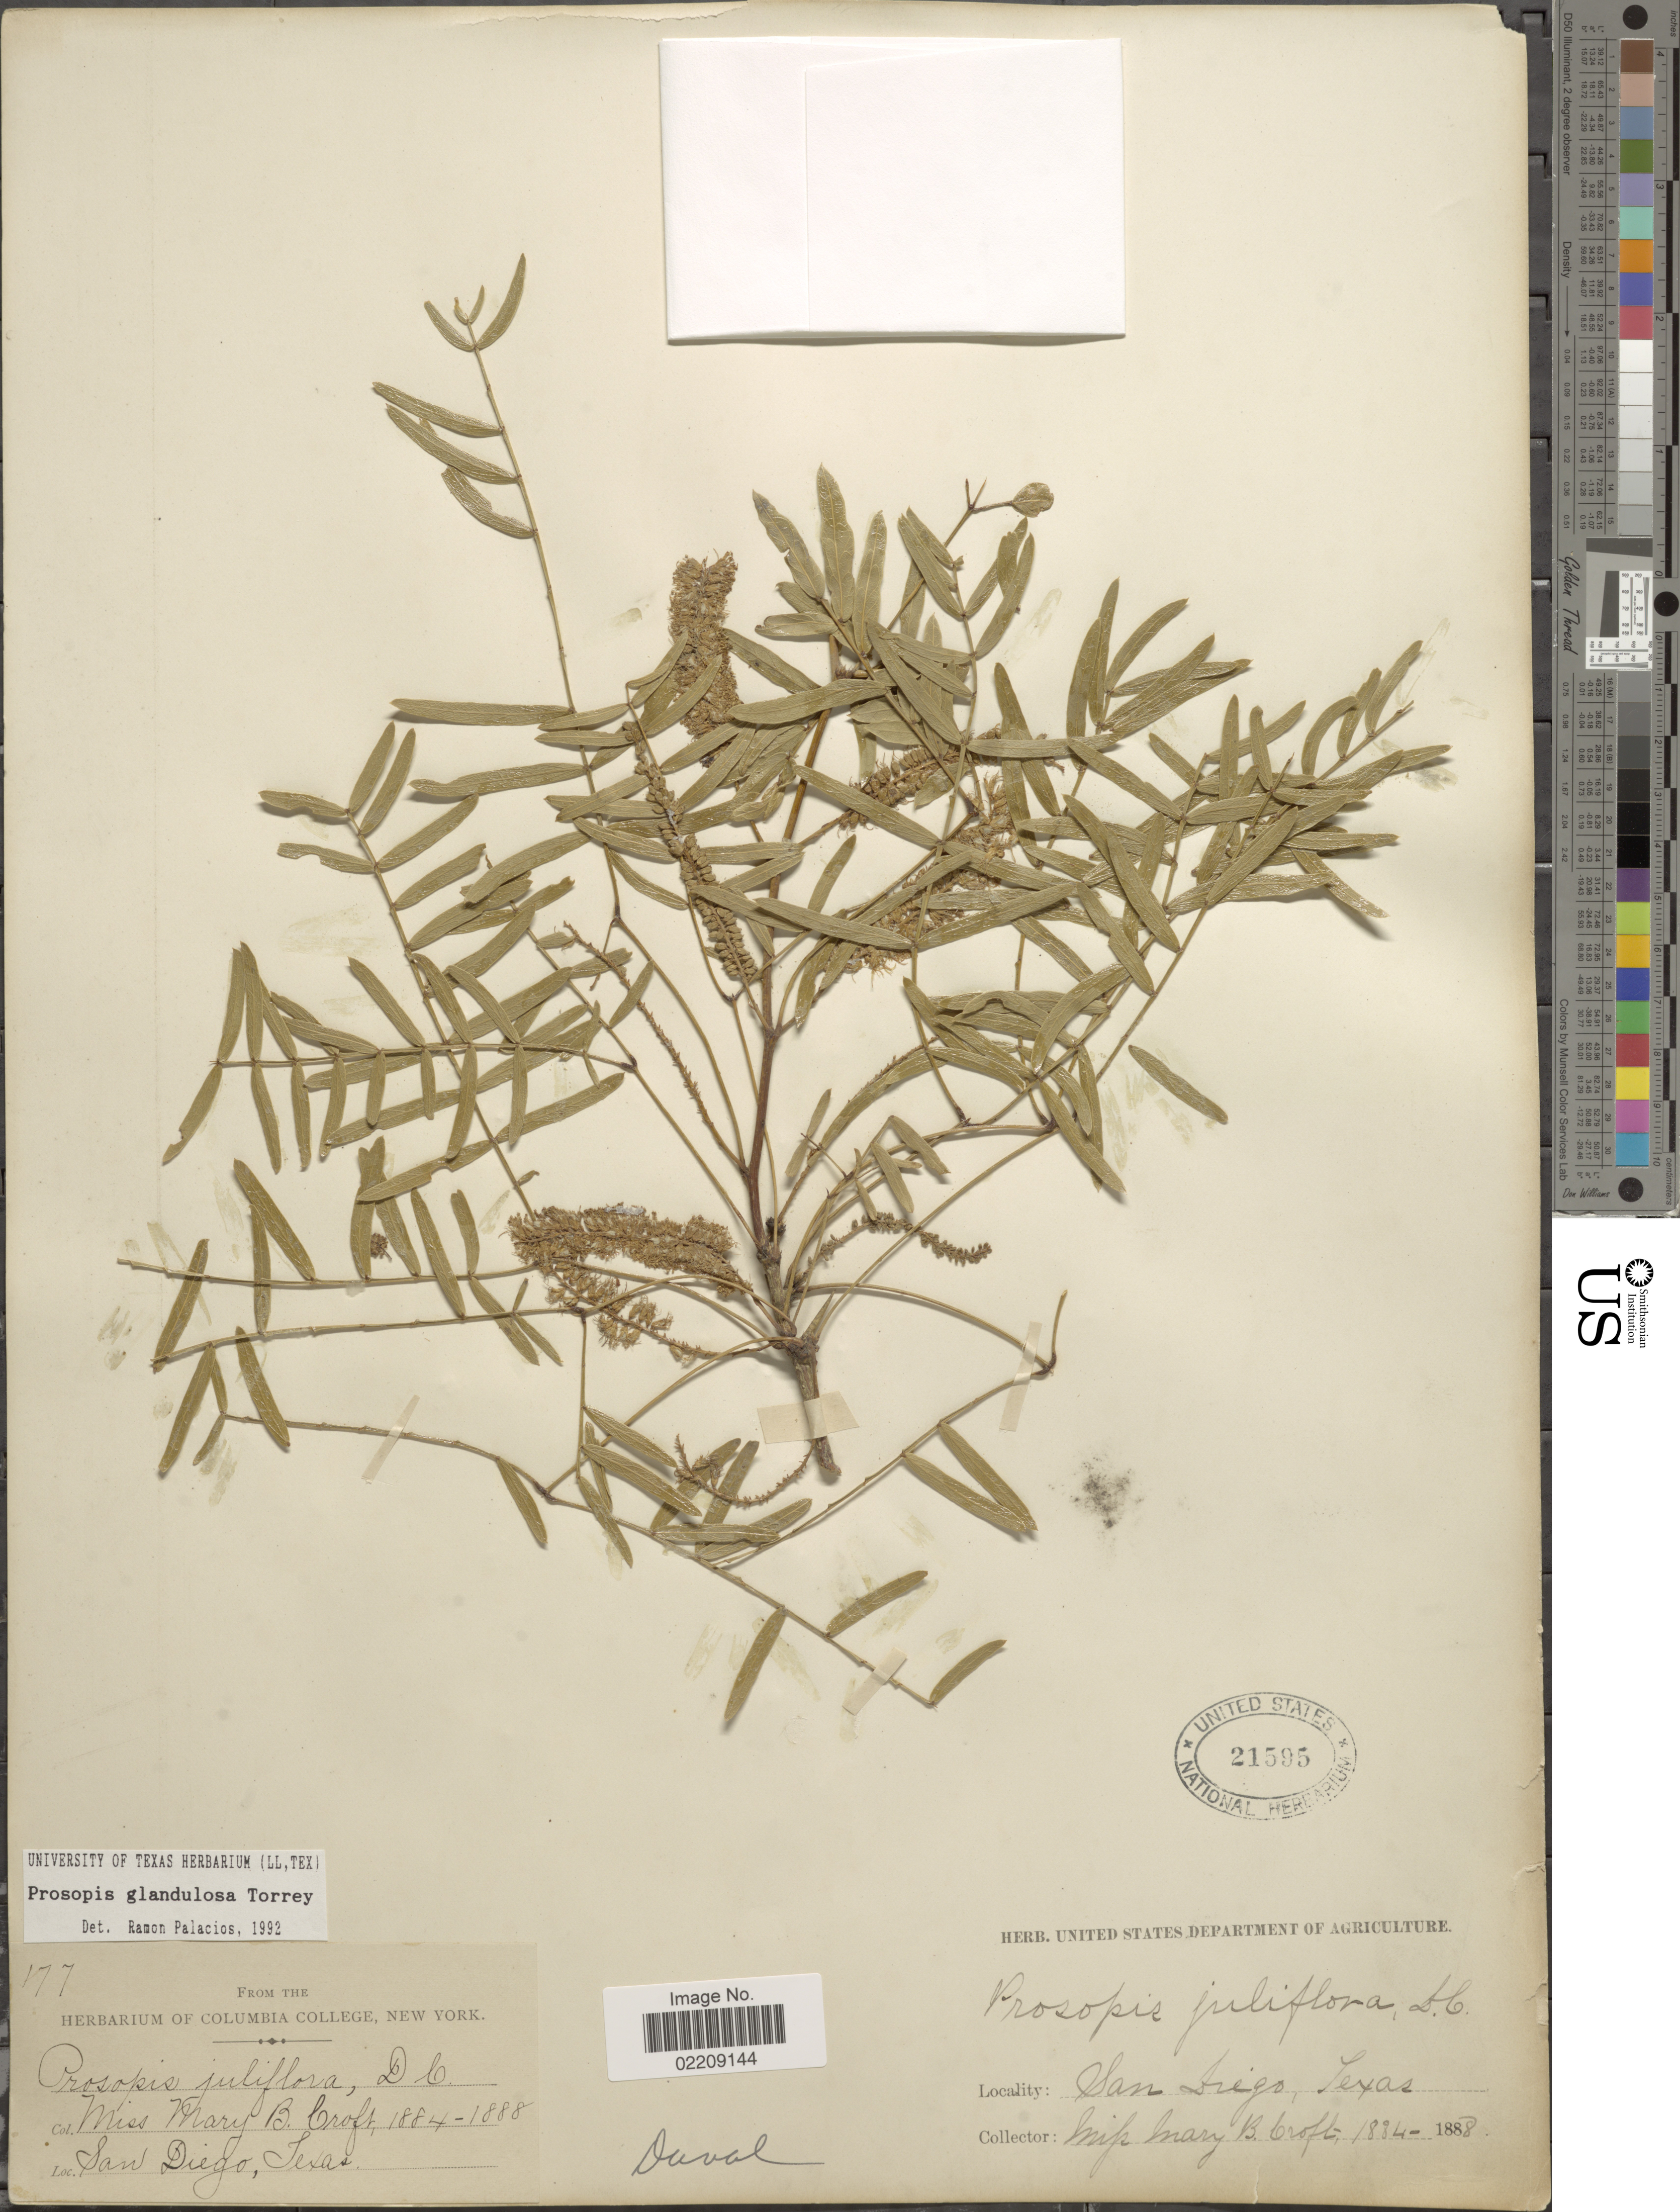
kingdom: Plantae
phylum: Tracheophyta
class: Magnoliopsida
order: Fabales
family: Fabaceae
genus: Neltuma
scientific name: Neltuma glandulosa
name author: (Torr.) Britton & Rose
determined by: Strong, Mark T., (BOT), Smithsonian Institution - National Museum of Natural History (UNITED STATES)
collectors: M. Croft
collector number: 177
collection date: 1884/1888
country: United States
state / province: Texas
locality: San Diego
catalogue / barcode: US 21595